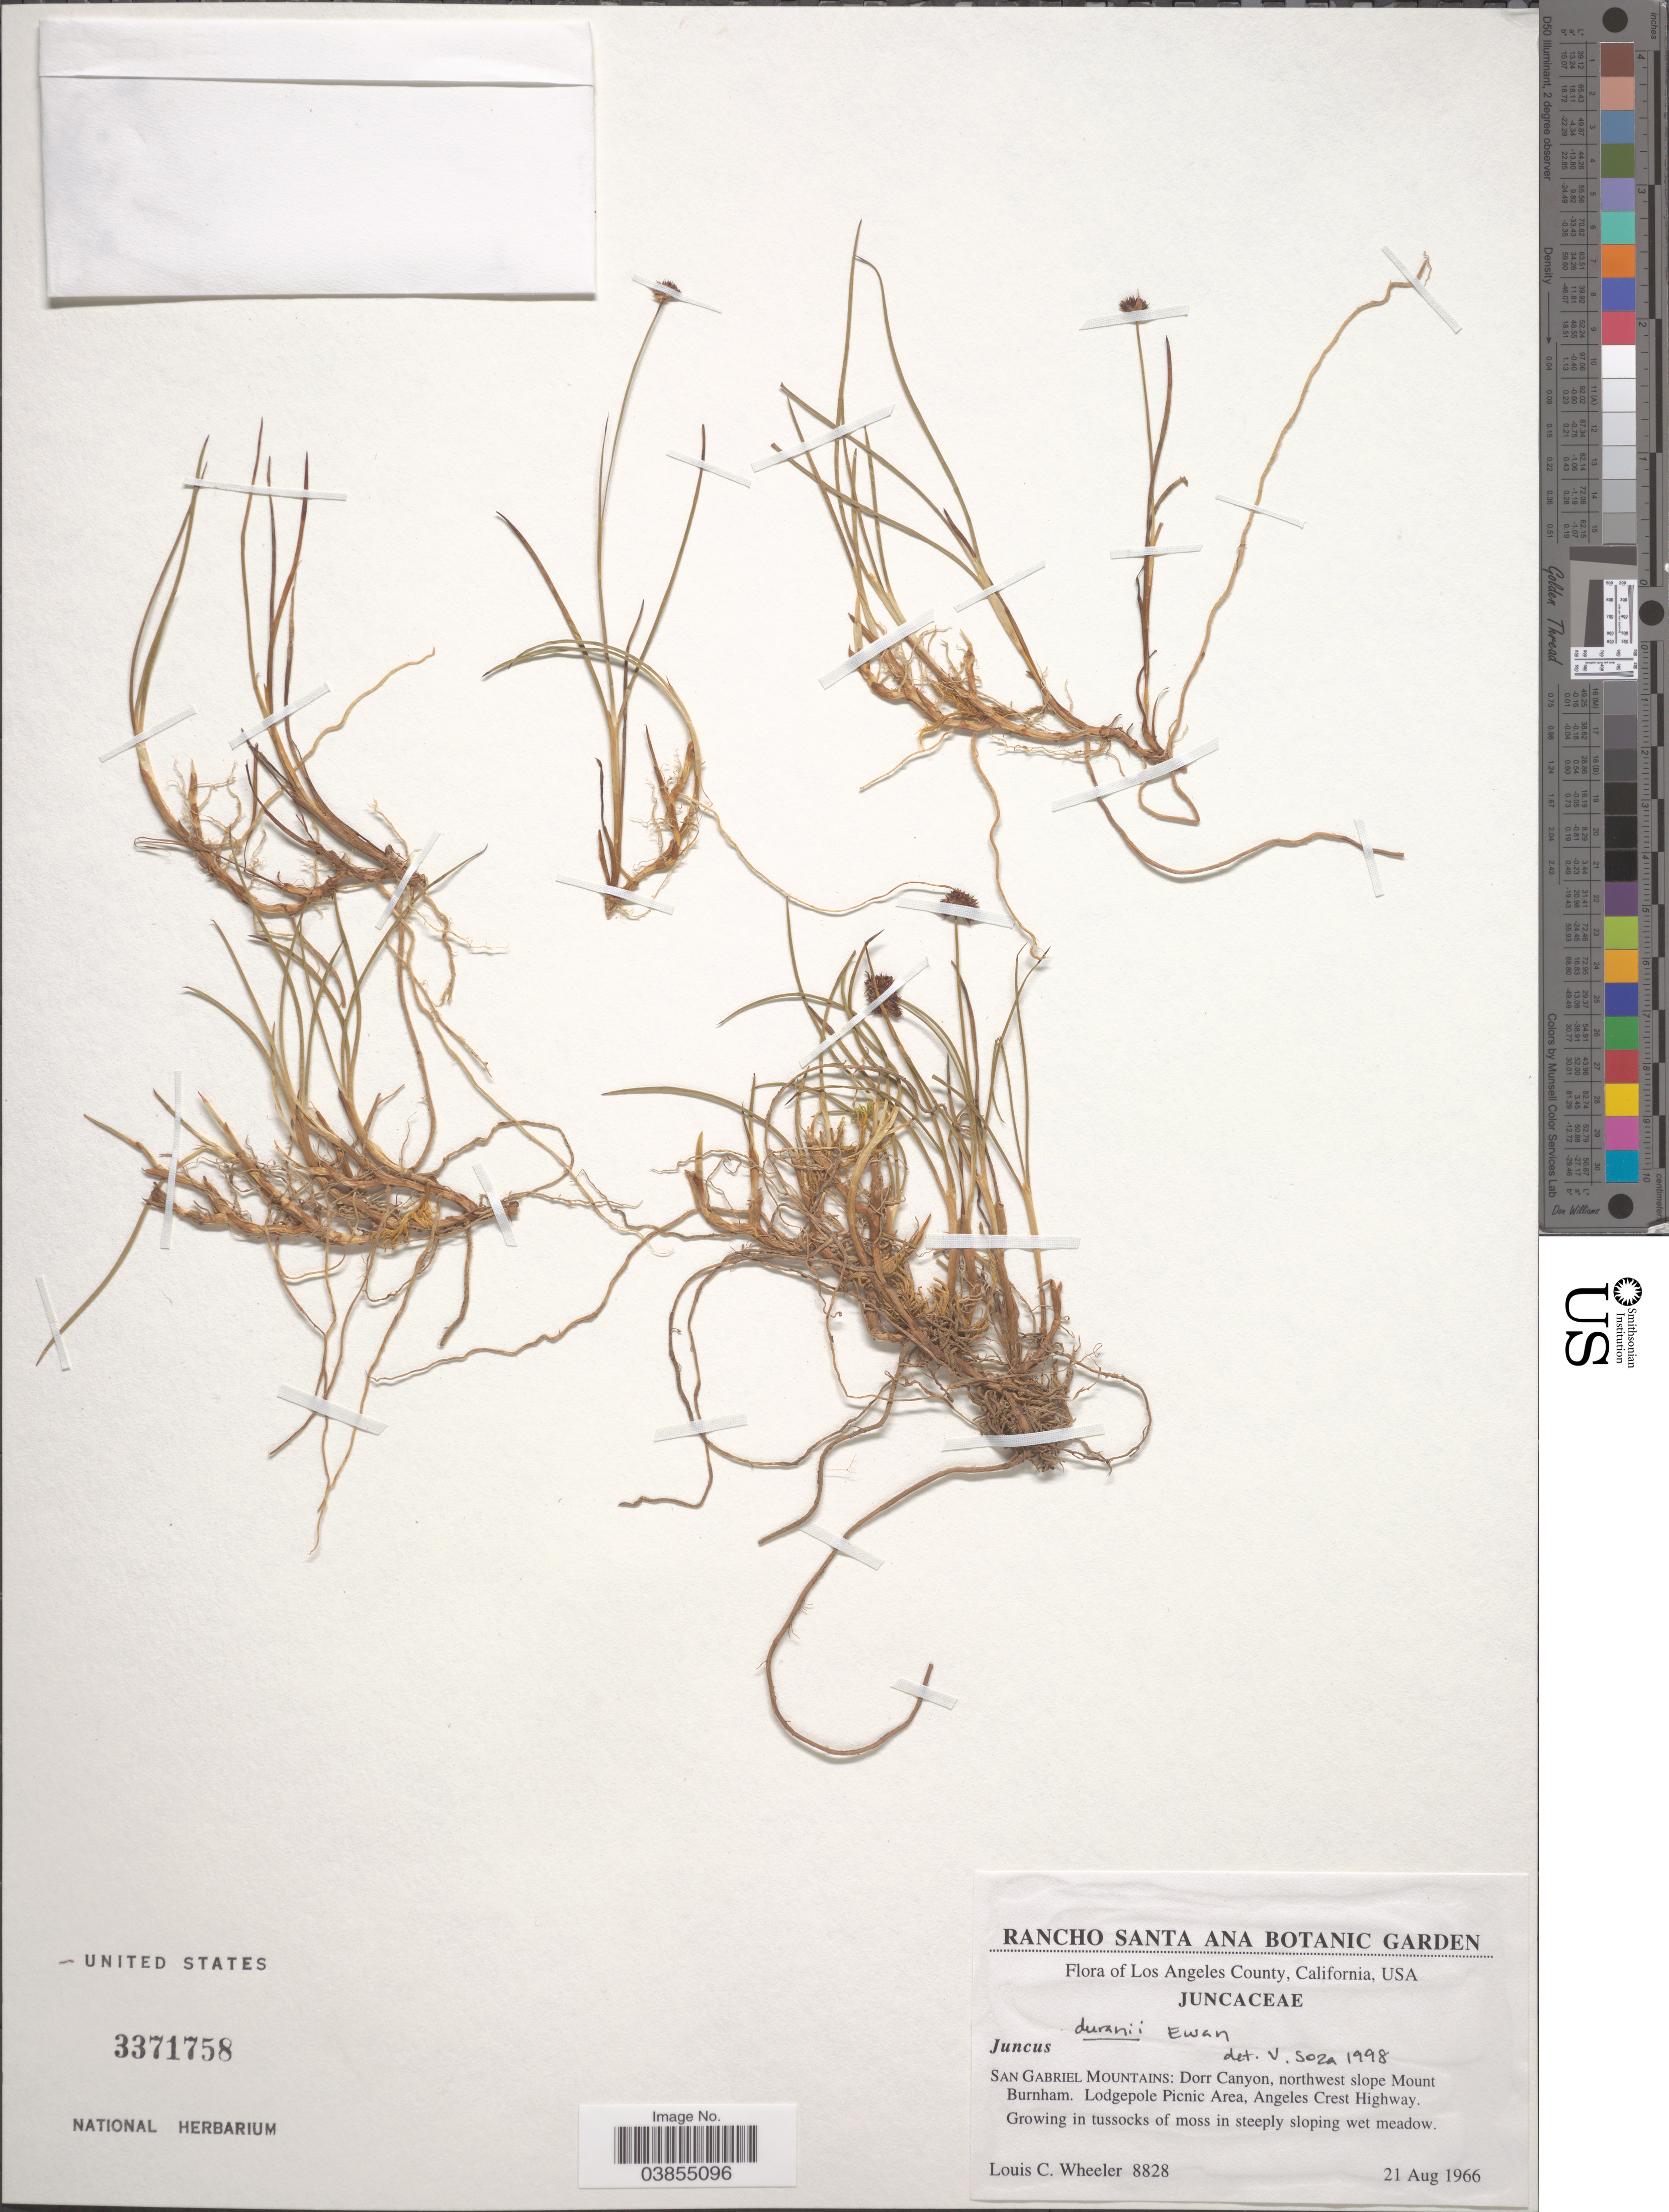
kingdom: Plantae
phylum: Tracheophyta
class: Liliopsida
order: Poales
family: Juncaceae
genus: Juncus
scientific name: Juncus mertensianus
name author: Bong.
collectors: L. C. Wheeler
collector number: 8828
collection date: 1966-08-21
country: United States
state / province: California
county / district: Los Angeles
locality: Los Angeles County. San Gabriel Mountains: Dorr Canyon, northwest slope Mount Burnham. Lodgepole Picnic Area, Angeles Crest Highway.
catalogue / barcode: US 3371758